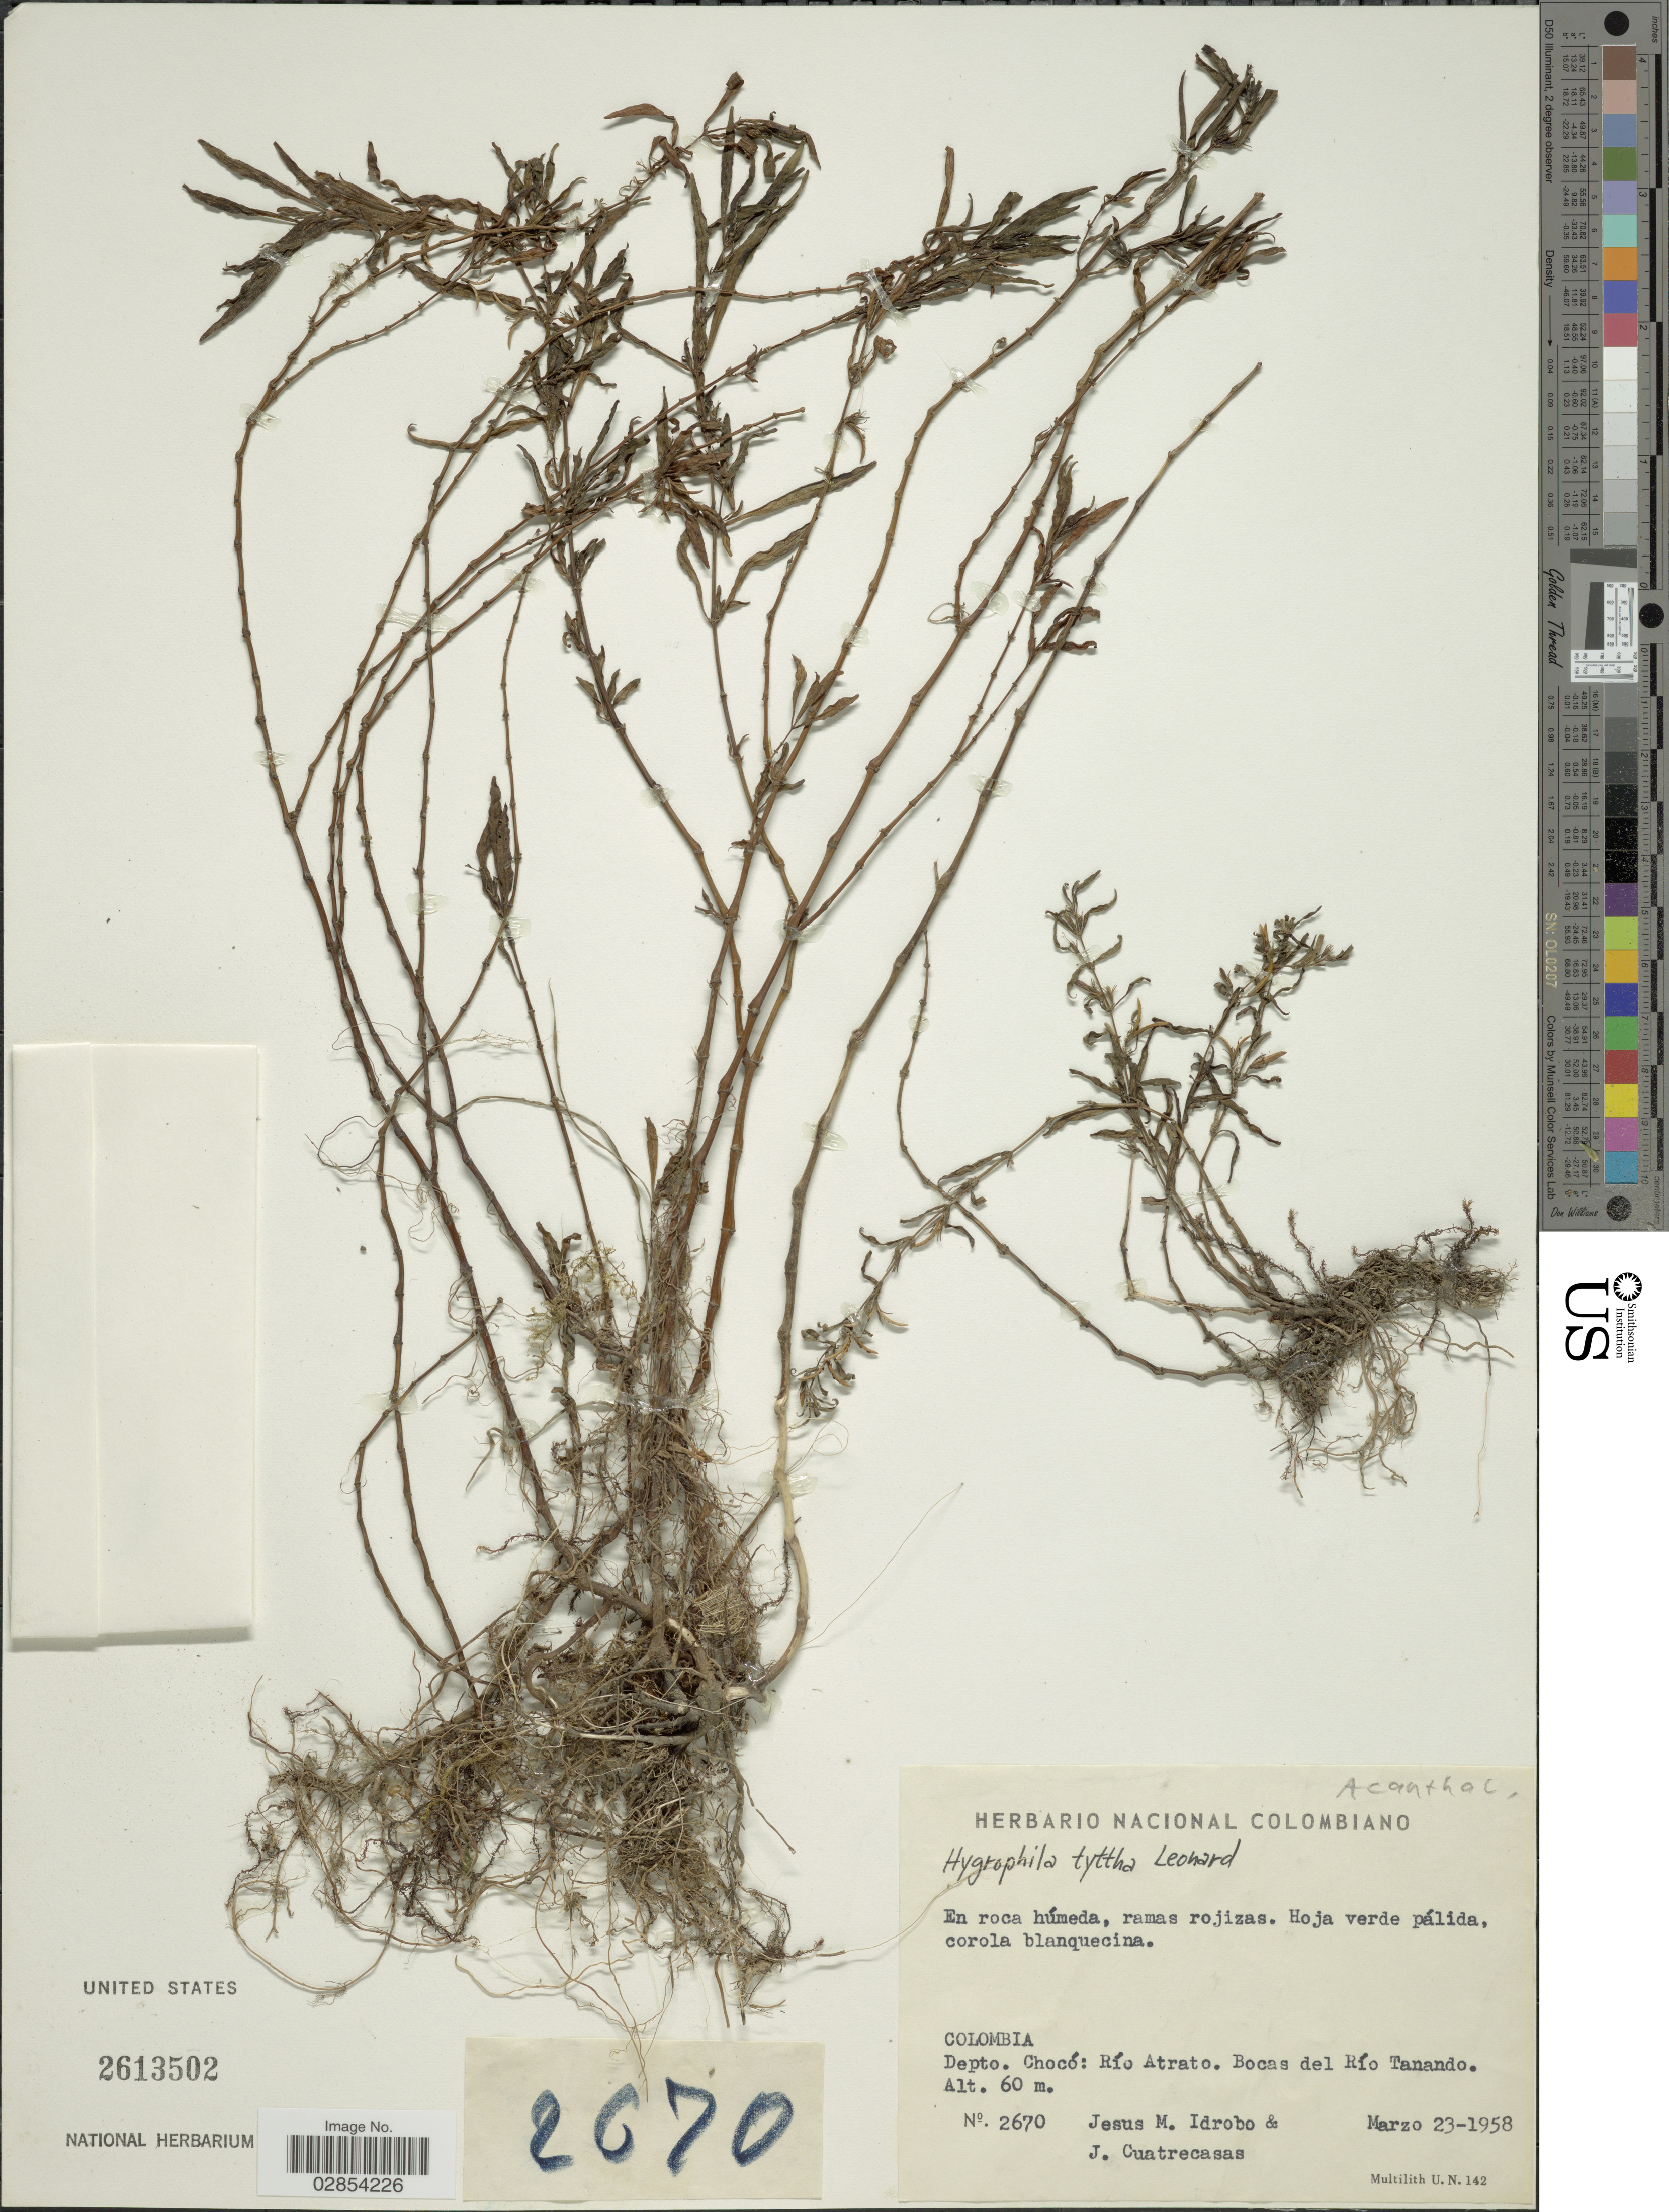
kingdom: Plantae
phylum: Tracheophyta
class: Magnoliopsida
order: Lamiales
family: Acanthaceae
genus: Hygrophila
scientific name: Hygrophila tyttha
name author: Leonard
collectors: J. M. Idrobo & J. Cuatrecasas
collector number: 2670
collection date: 1958-03-23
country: Colombia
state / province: Chocó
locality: Depto. Chocó: Río Atrato. Bocas del Río Tanando.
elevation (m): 60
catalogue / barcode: US 2613502